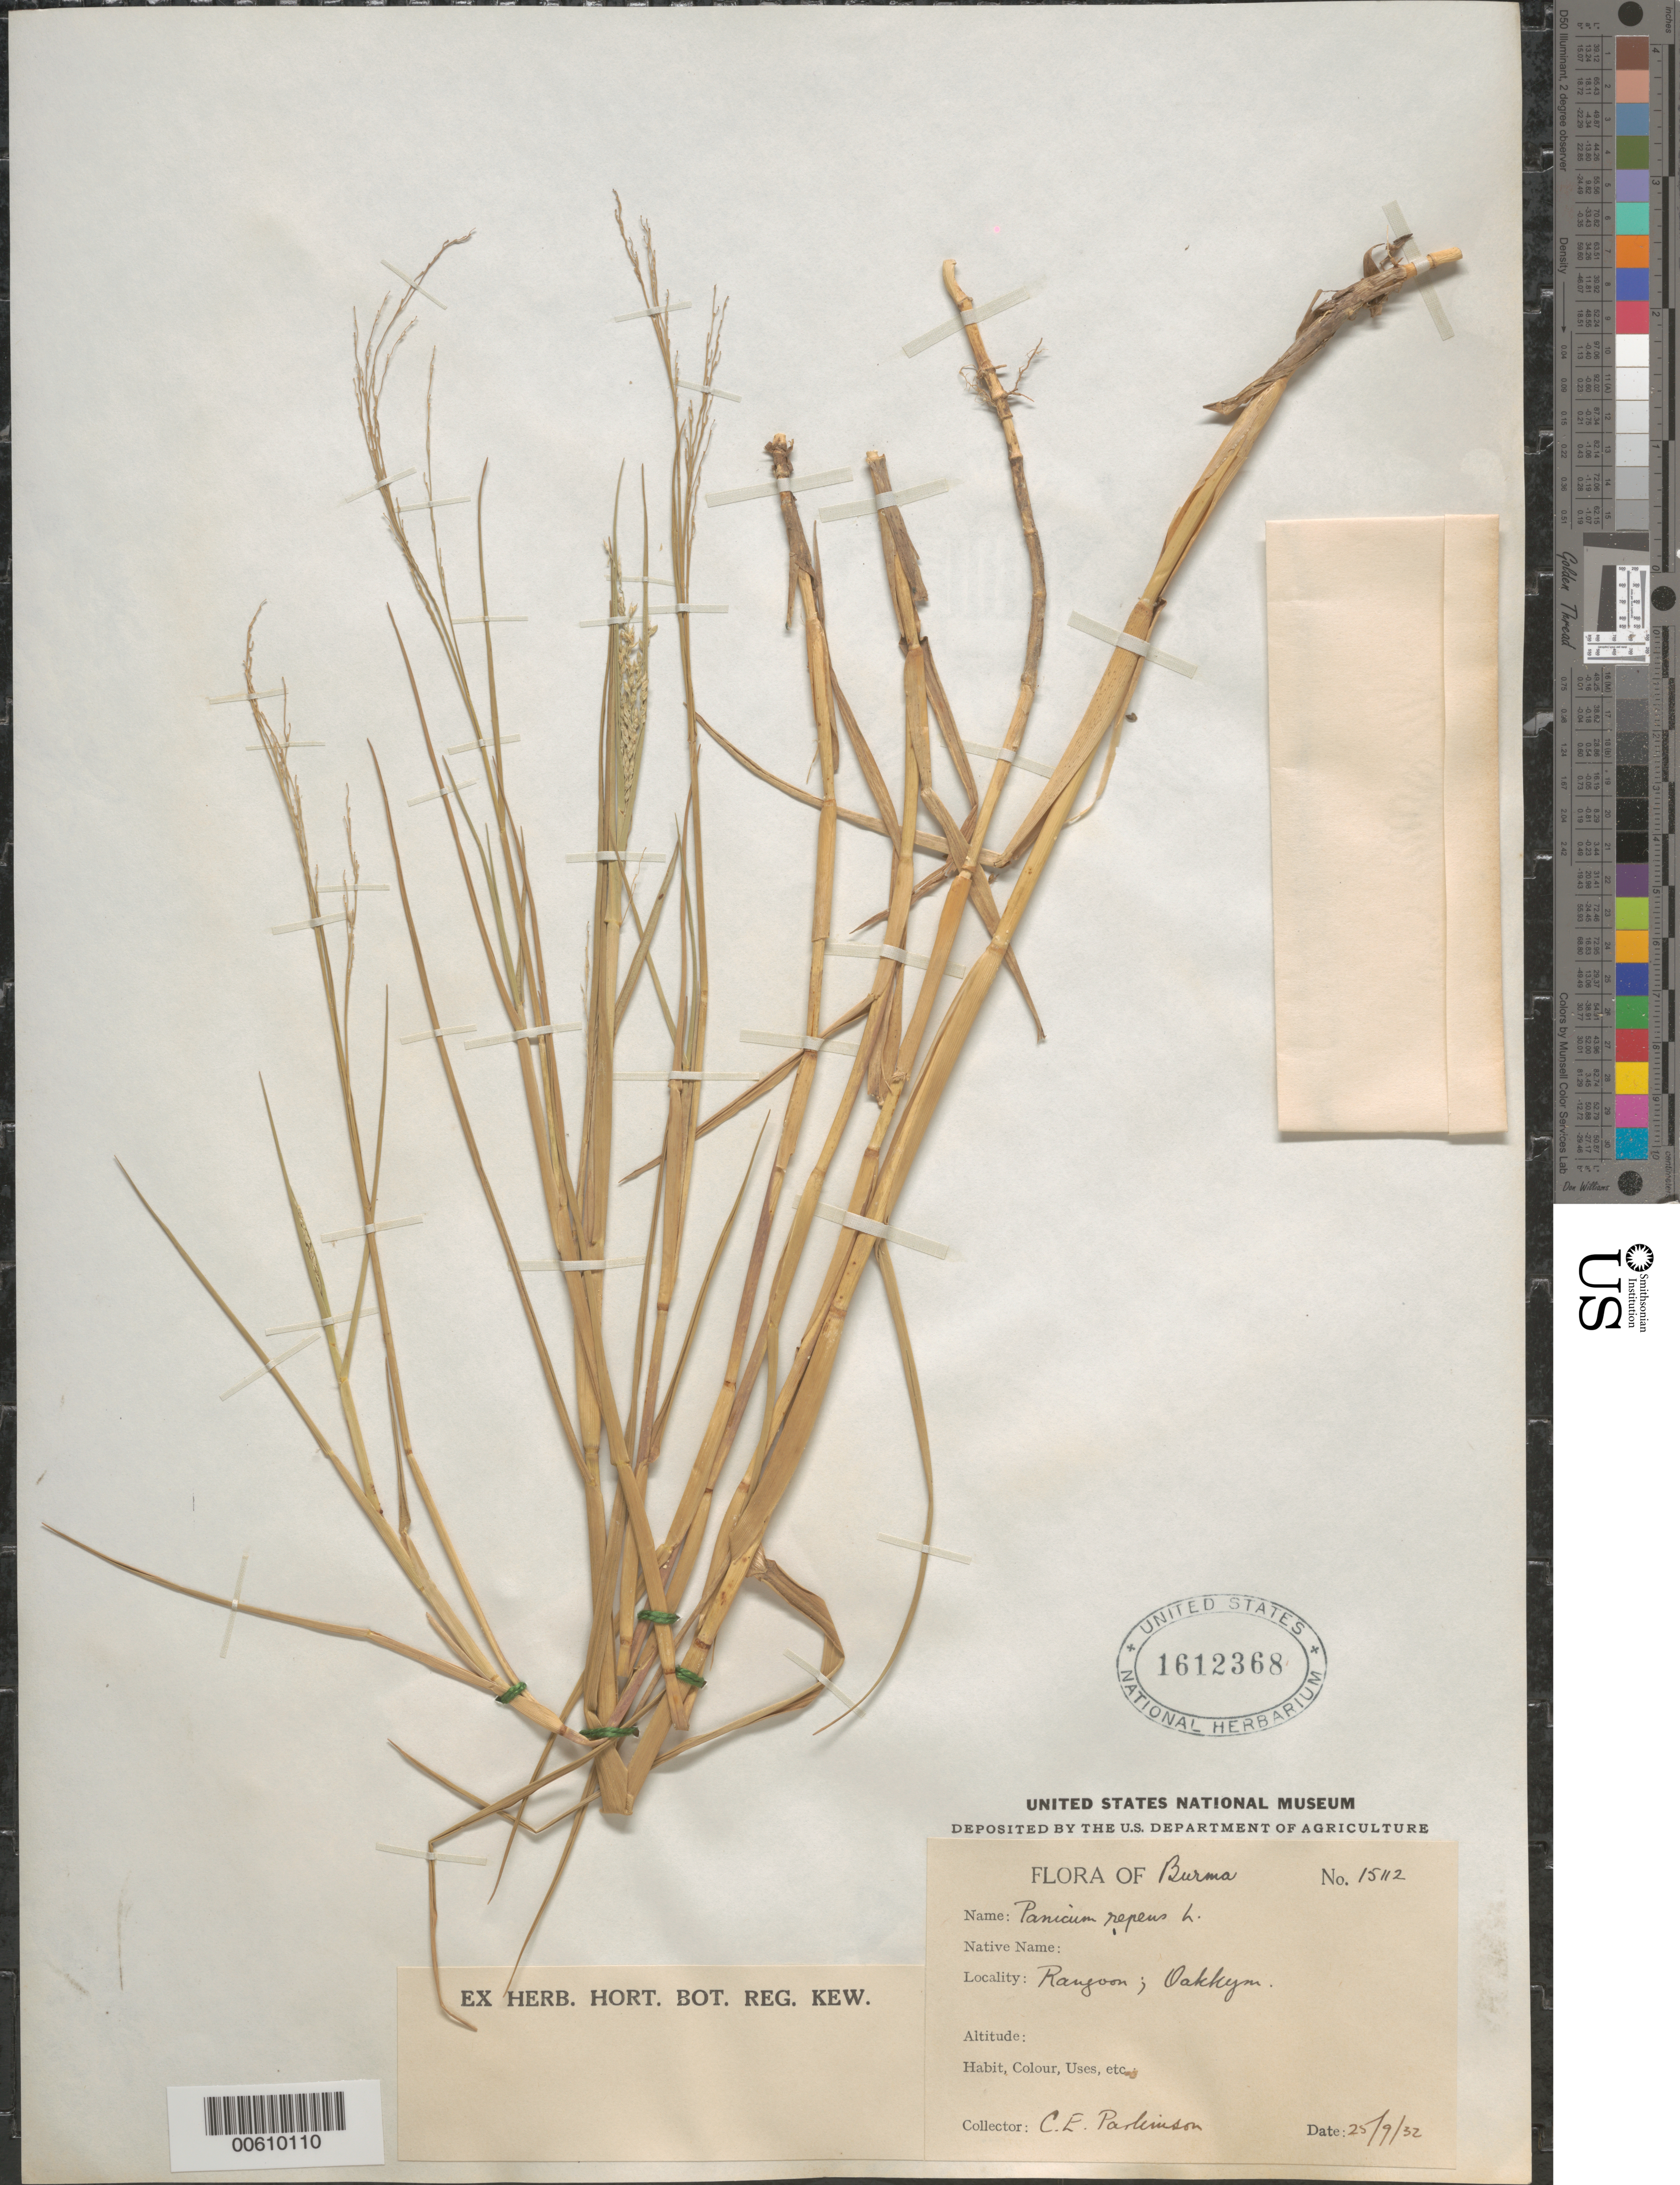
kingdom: Plantae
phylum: Tracheophyta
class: Liliopsida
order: Poales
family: Poaceae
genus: Panicum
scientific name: Panicum repens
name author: L.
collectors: Parlimson, C.E.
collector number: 15112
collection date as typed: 25 Sep 1932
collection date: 1932-09-25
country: Myanmar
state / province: Yangon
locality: Rangoon, Oakkym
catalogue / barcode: US 1612368